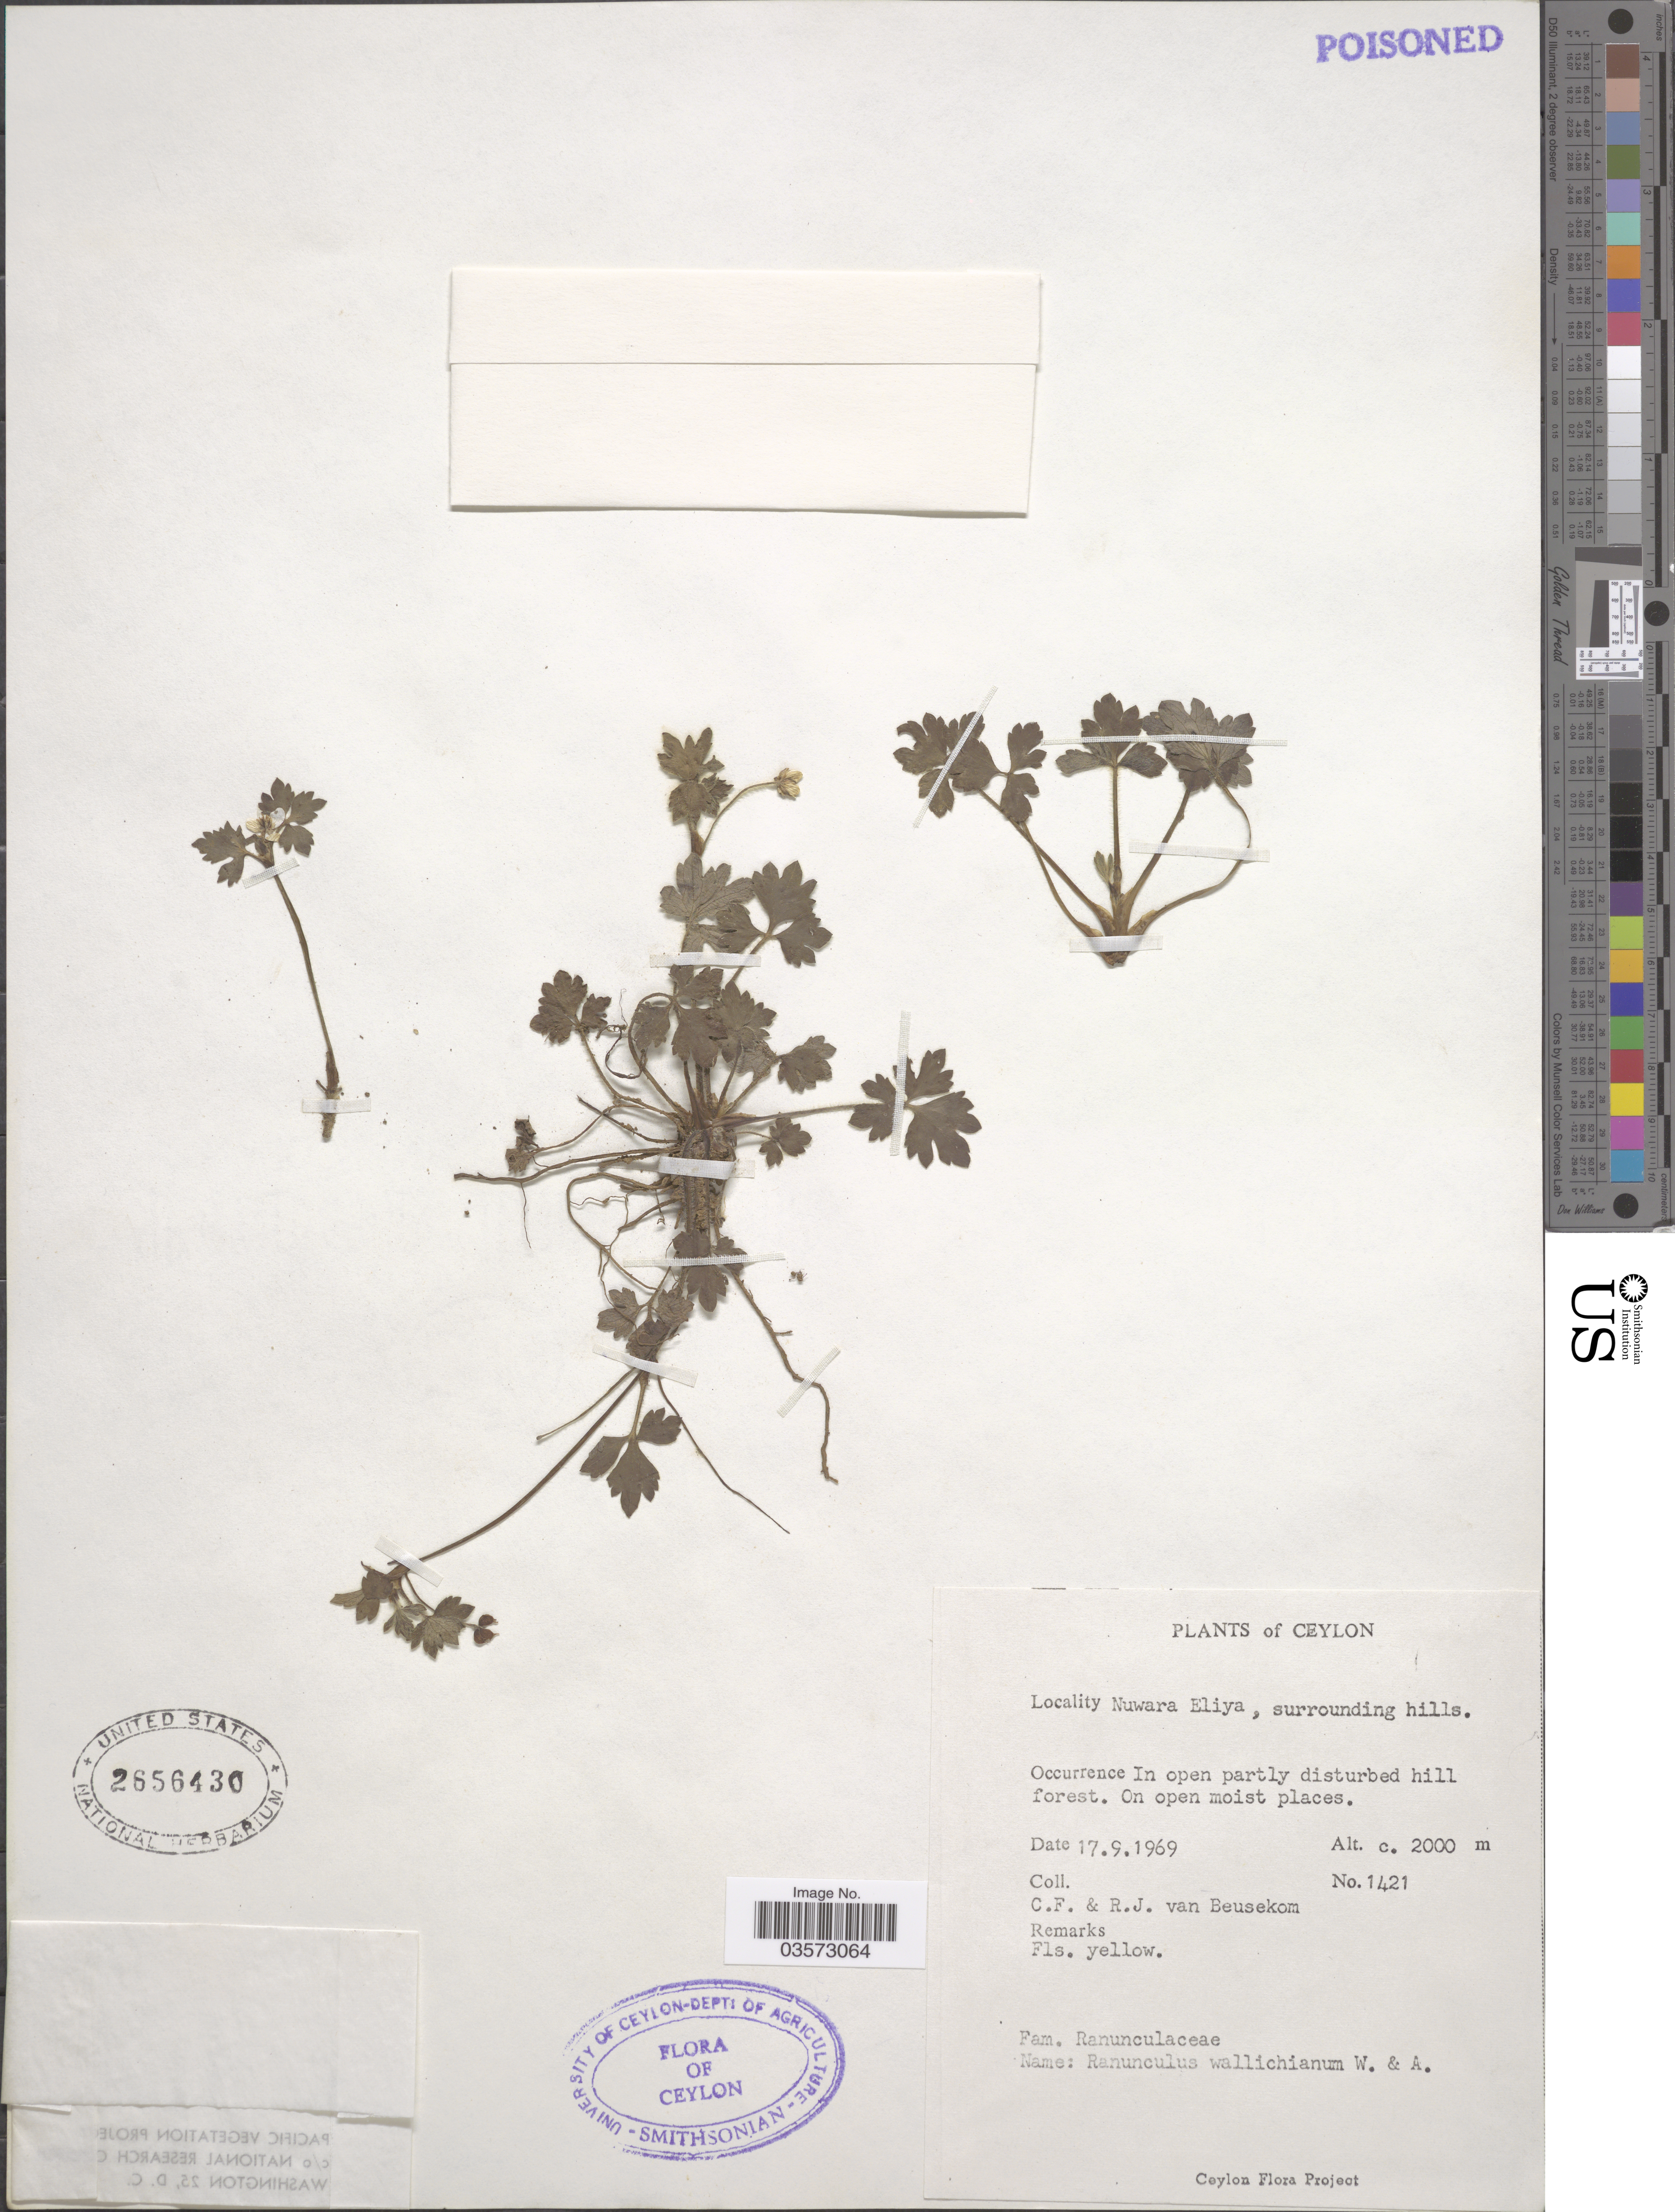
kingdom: Plantae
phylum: Tracheophyta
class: Magnoliopsida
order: Ranunculales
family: Ranunculaceae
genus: Ranunculus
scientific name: Ranunculus wallichianus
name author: Wight & Arn.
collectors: C. F. Beusekom & R. Beusekom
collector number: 1421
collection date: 1969-09-17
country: Sri Lanka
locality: Ceylon. Nuwara Eliya, surroundings hills.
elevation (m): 2000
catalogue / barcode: US 2656430